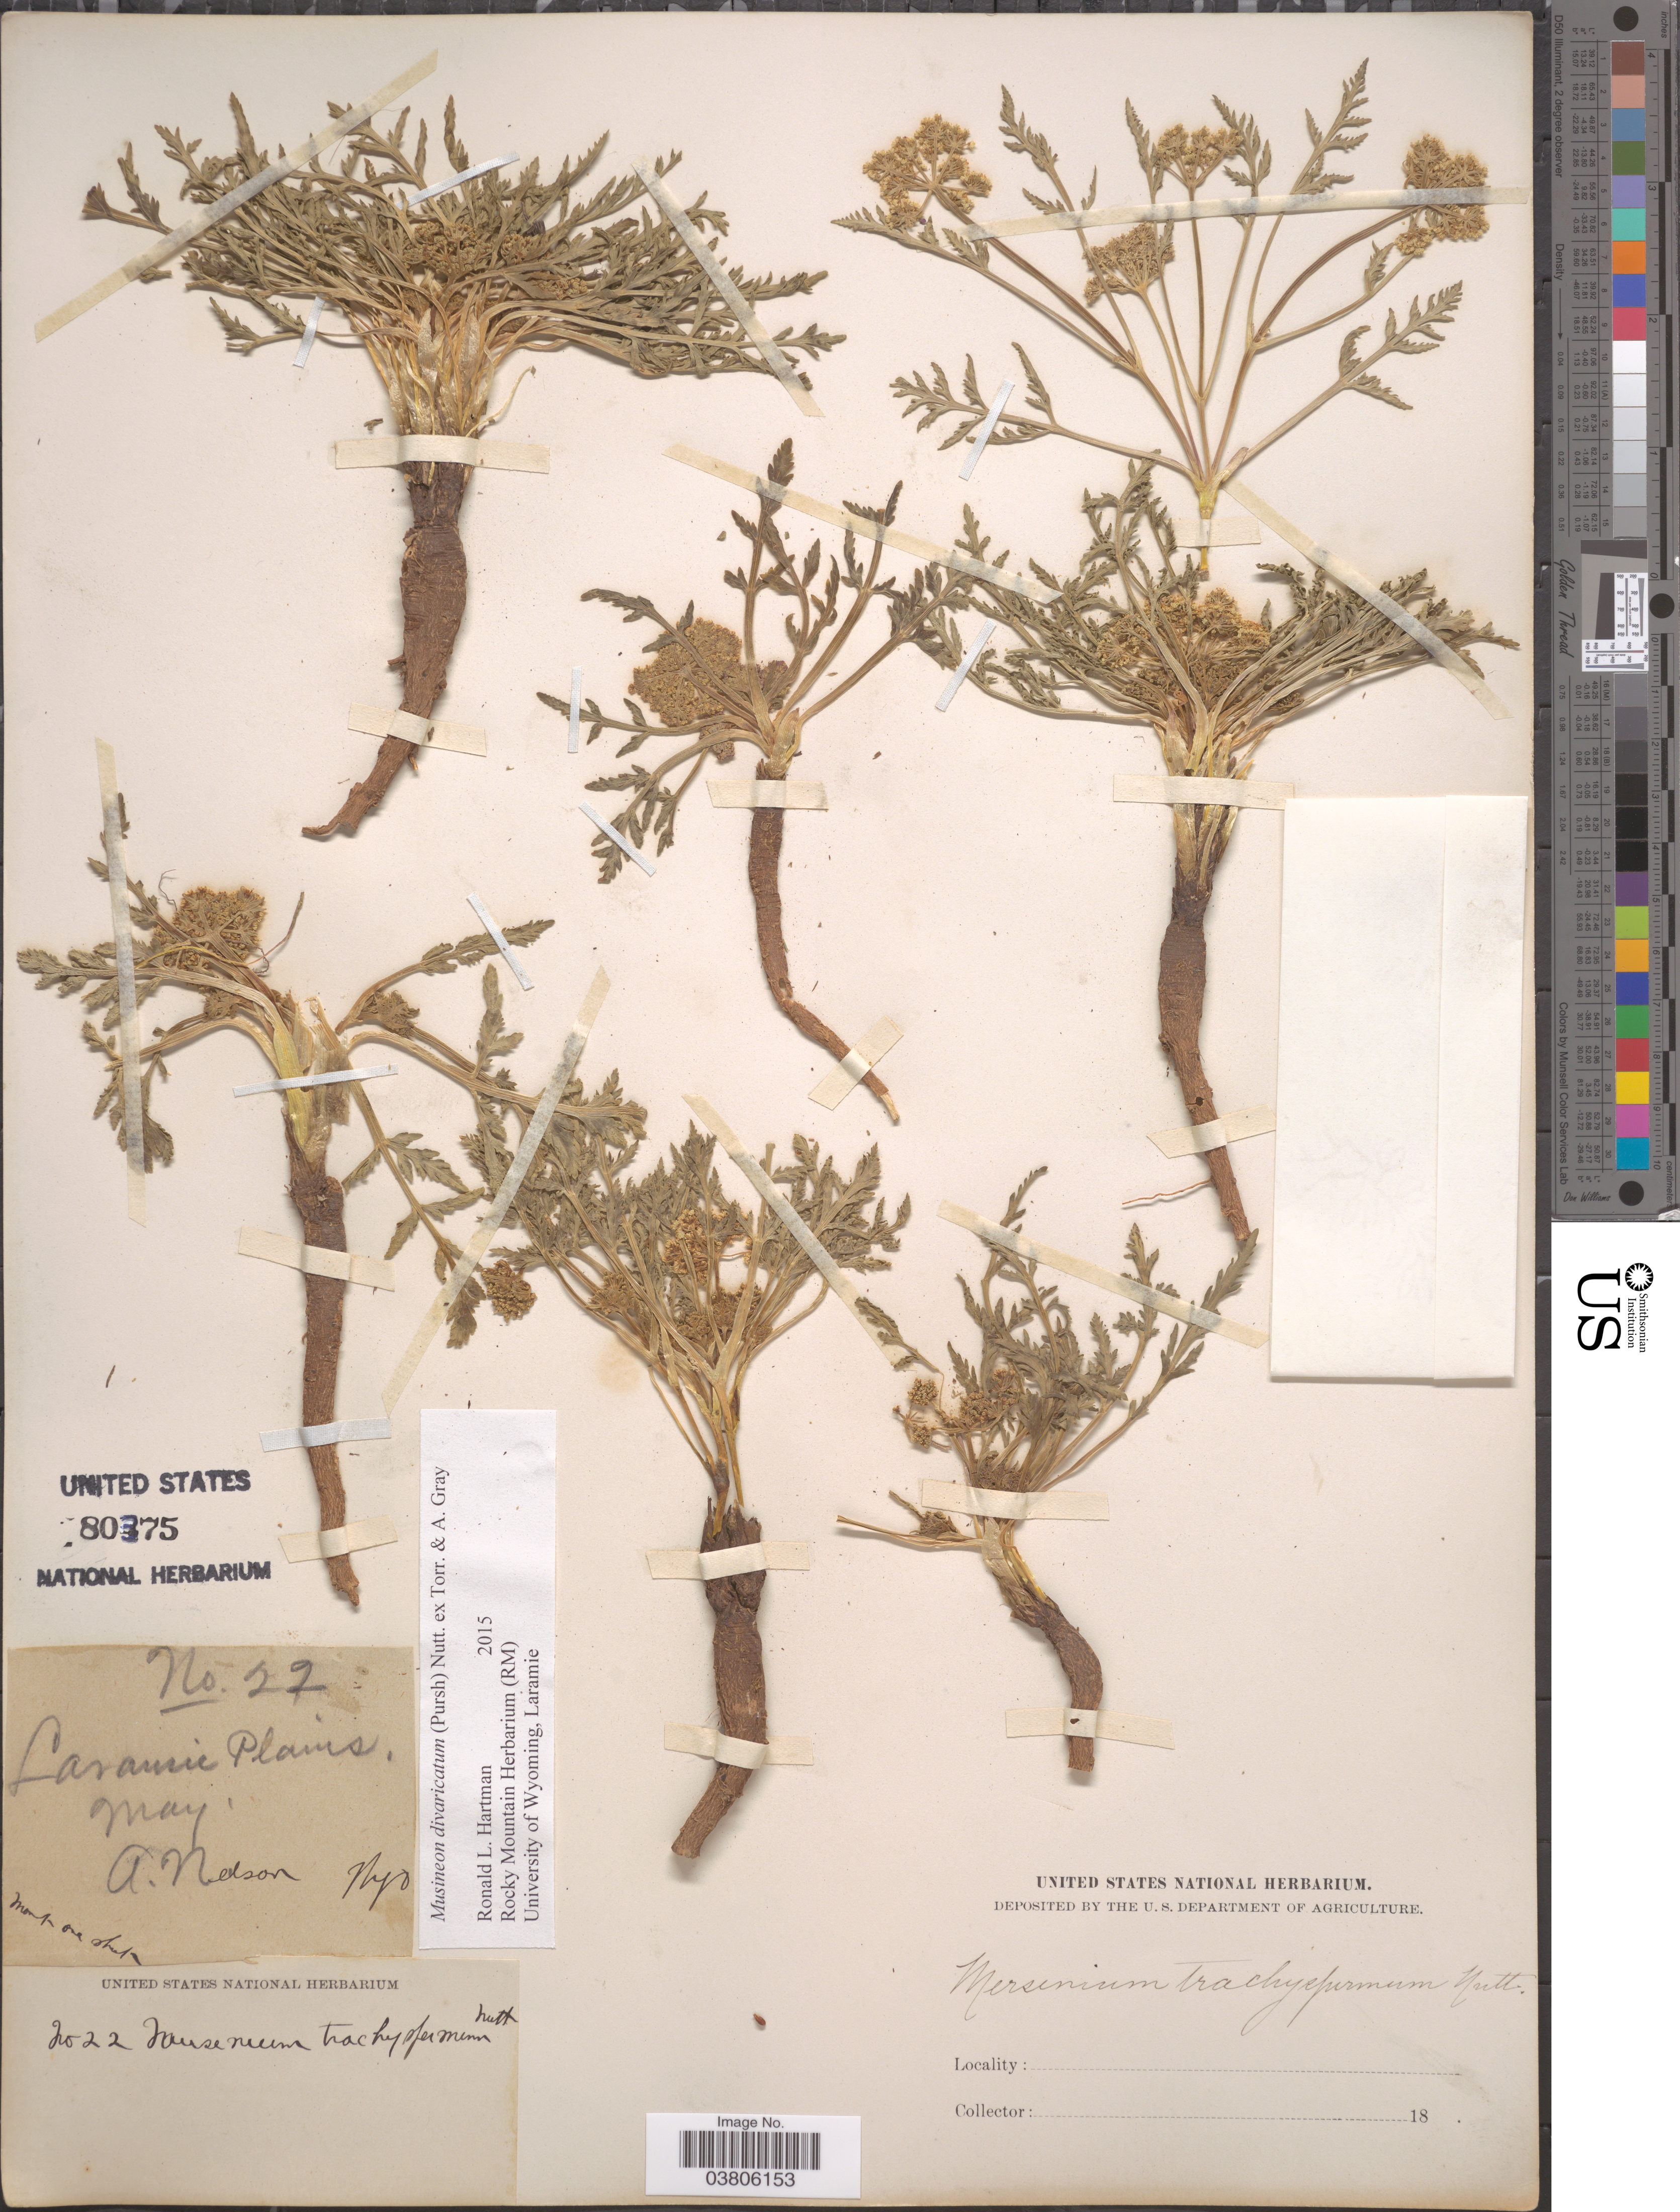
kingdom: Plantae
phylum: Tracheophyta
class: Magnoliopsida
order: Apiales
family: Apiaceae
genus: Musineon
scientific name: Musineon divaricatum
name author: (Pursh) Nutt.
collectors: A. Nelson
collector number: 22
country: United States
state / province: Wyoming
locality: Laramie Plains.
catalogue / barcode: US 80375